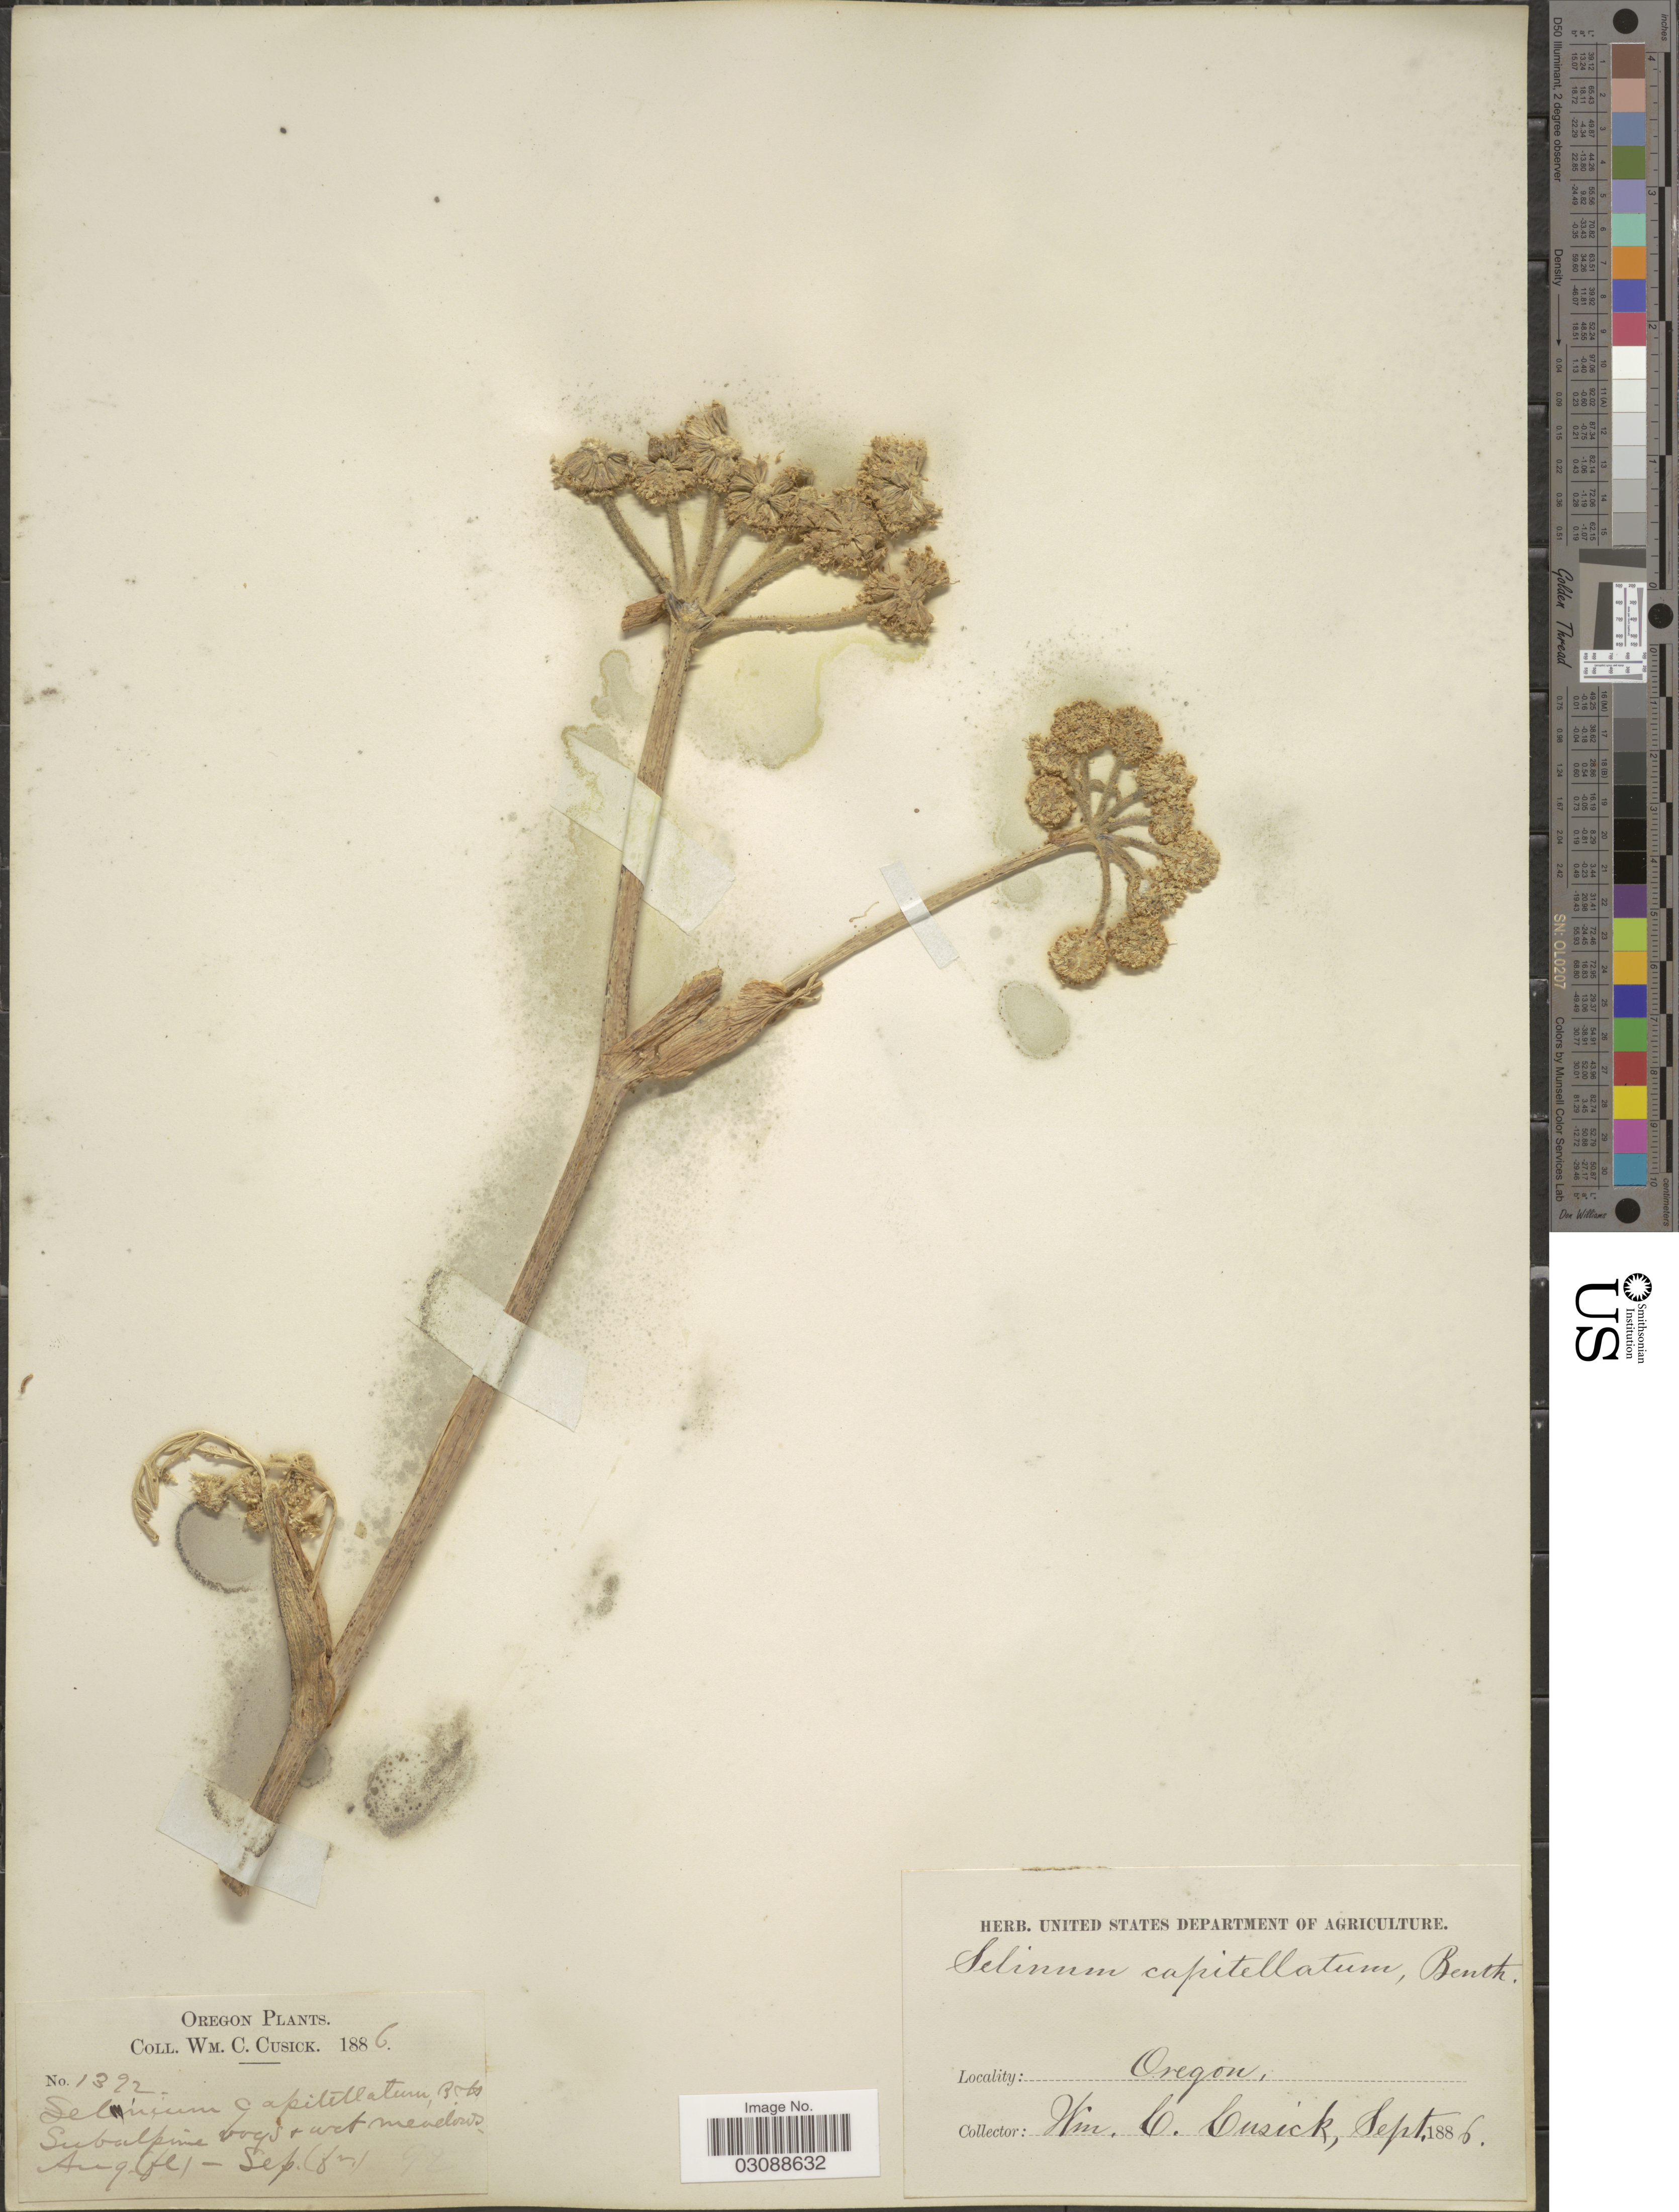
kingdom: Plantae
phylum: Tracheophyta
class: Magnoliopsida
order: Apiales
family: Apiaceae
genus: Sphenosciadium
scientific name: Sphenosciadium capitellatum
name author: A. Gray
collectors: W. C. Cusick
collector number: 1392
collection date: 1886-08/1886-09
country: United States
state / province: Oregon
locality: Subalpine bogs + wet meadows.